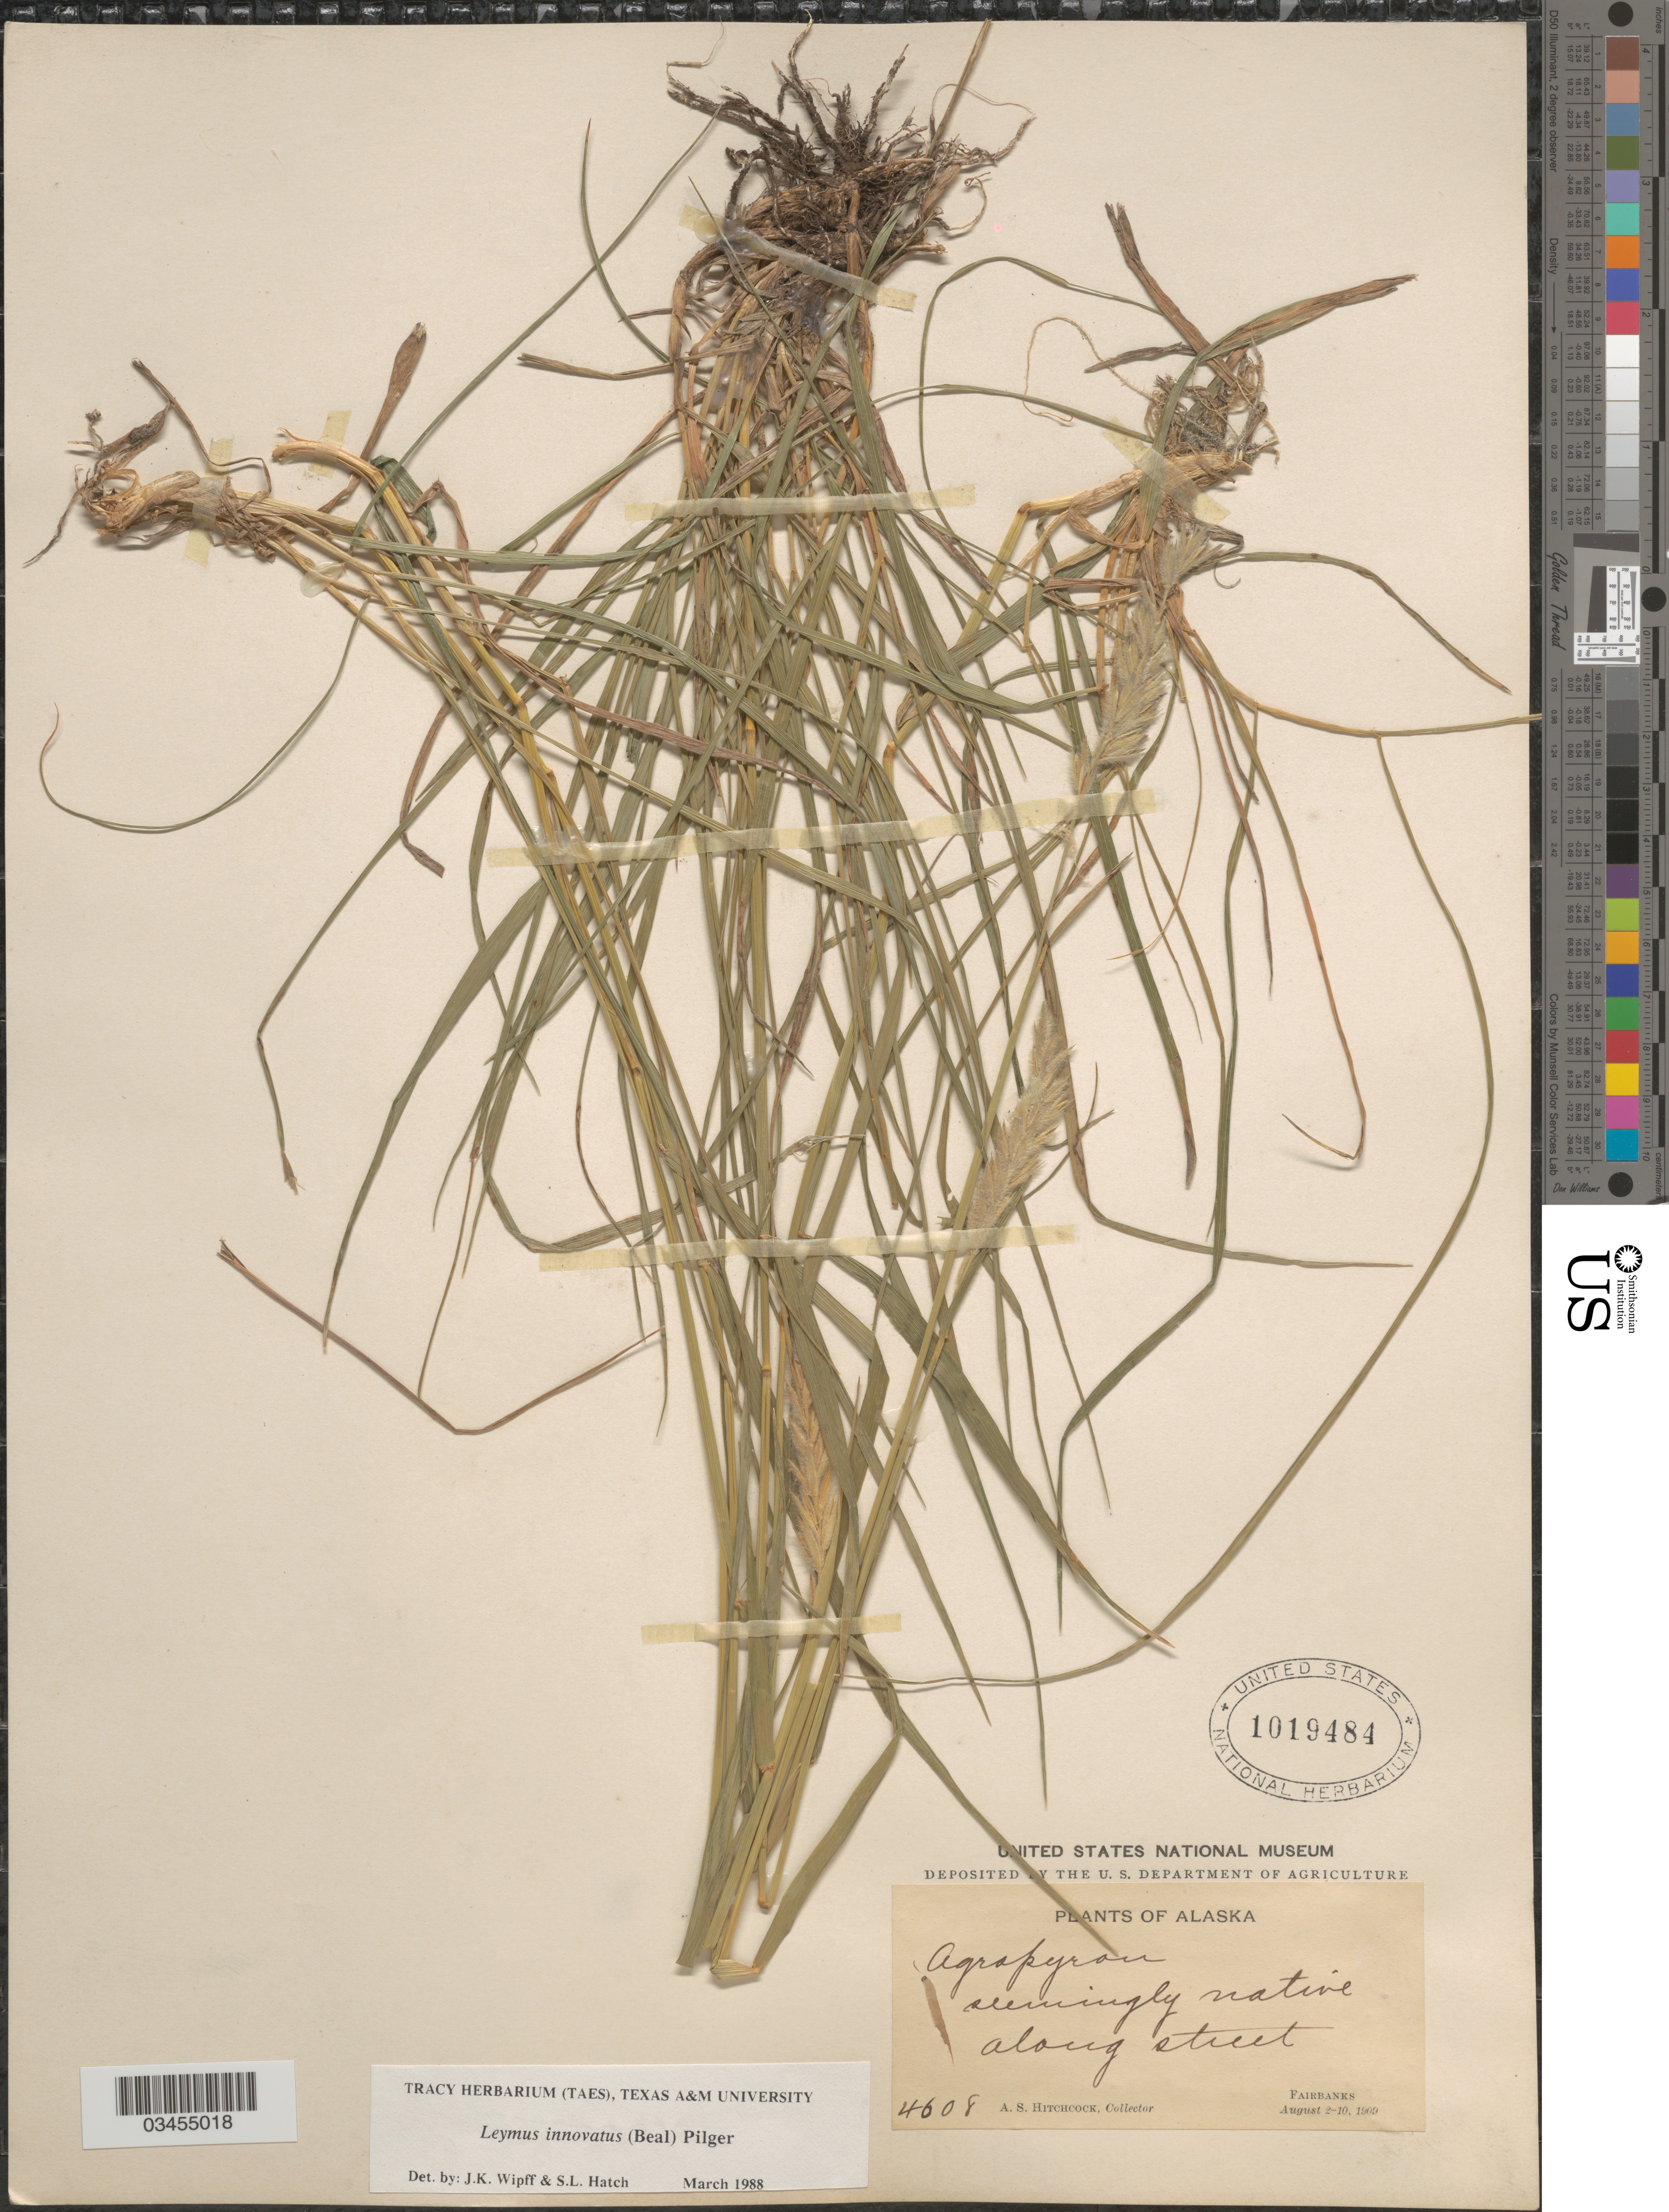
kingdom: Plantae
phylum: Tracheophyta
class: Liliopsida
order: Poales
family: Poaceae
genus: Leymus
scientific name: Leymus innovatus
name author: (W.J. Beal) Pilg.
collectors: A. S. Hitchcock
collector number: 4608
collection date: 1909-08-02/1909-08-10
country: United States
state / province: Alaska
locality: Along street. Fairbanks.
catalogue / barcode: US 1019484